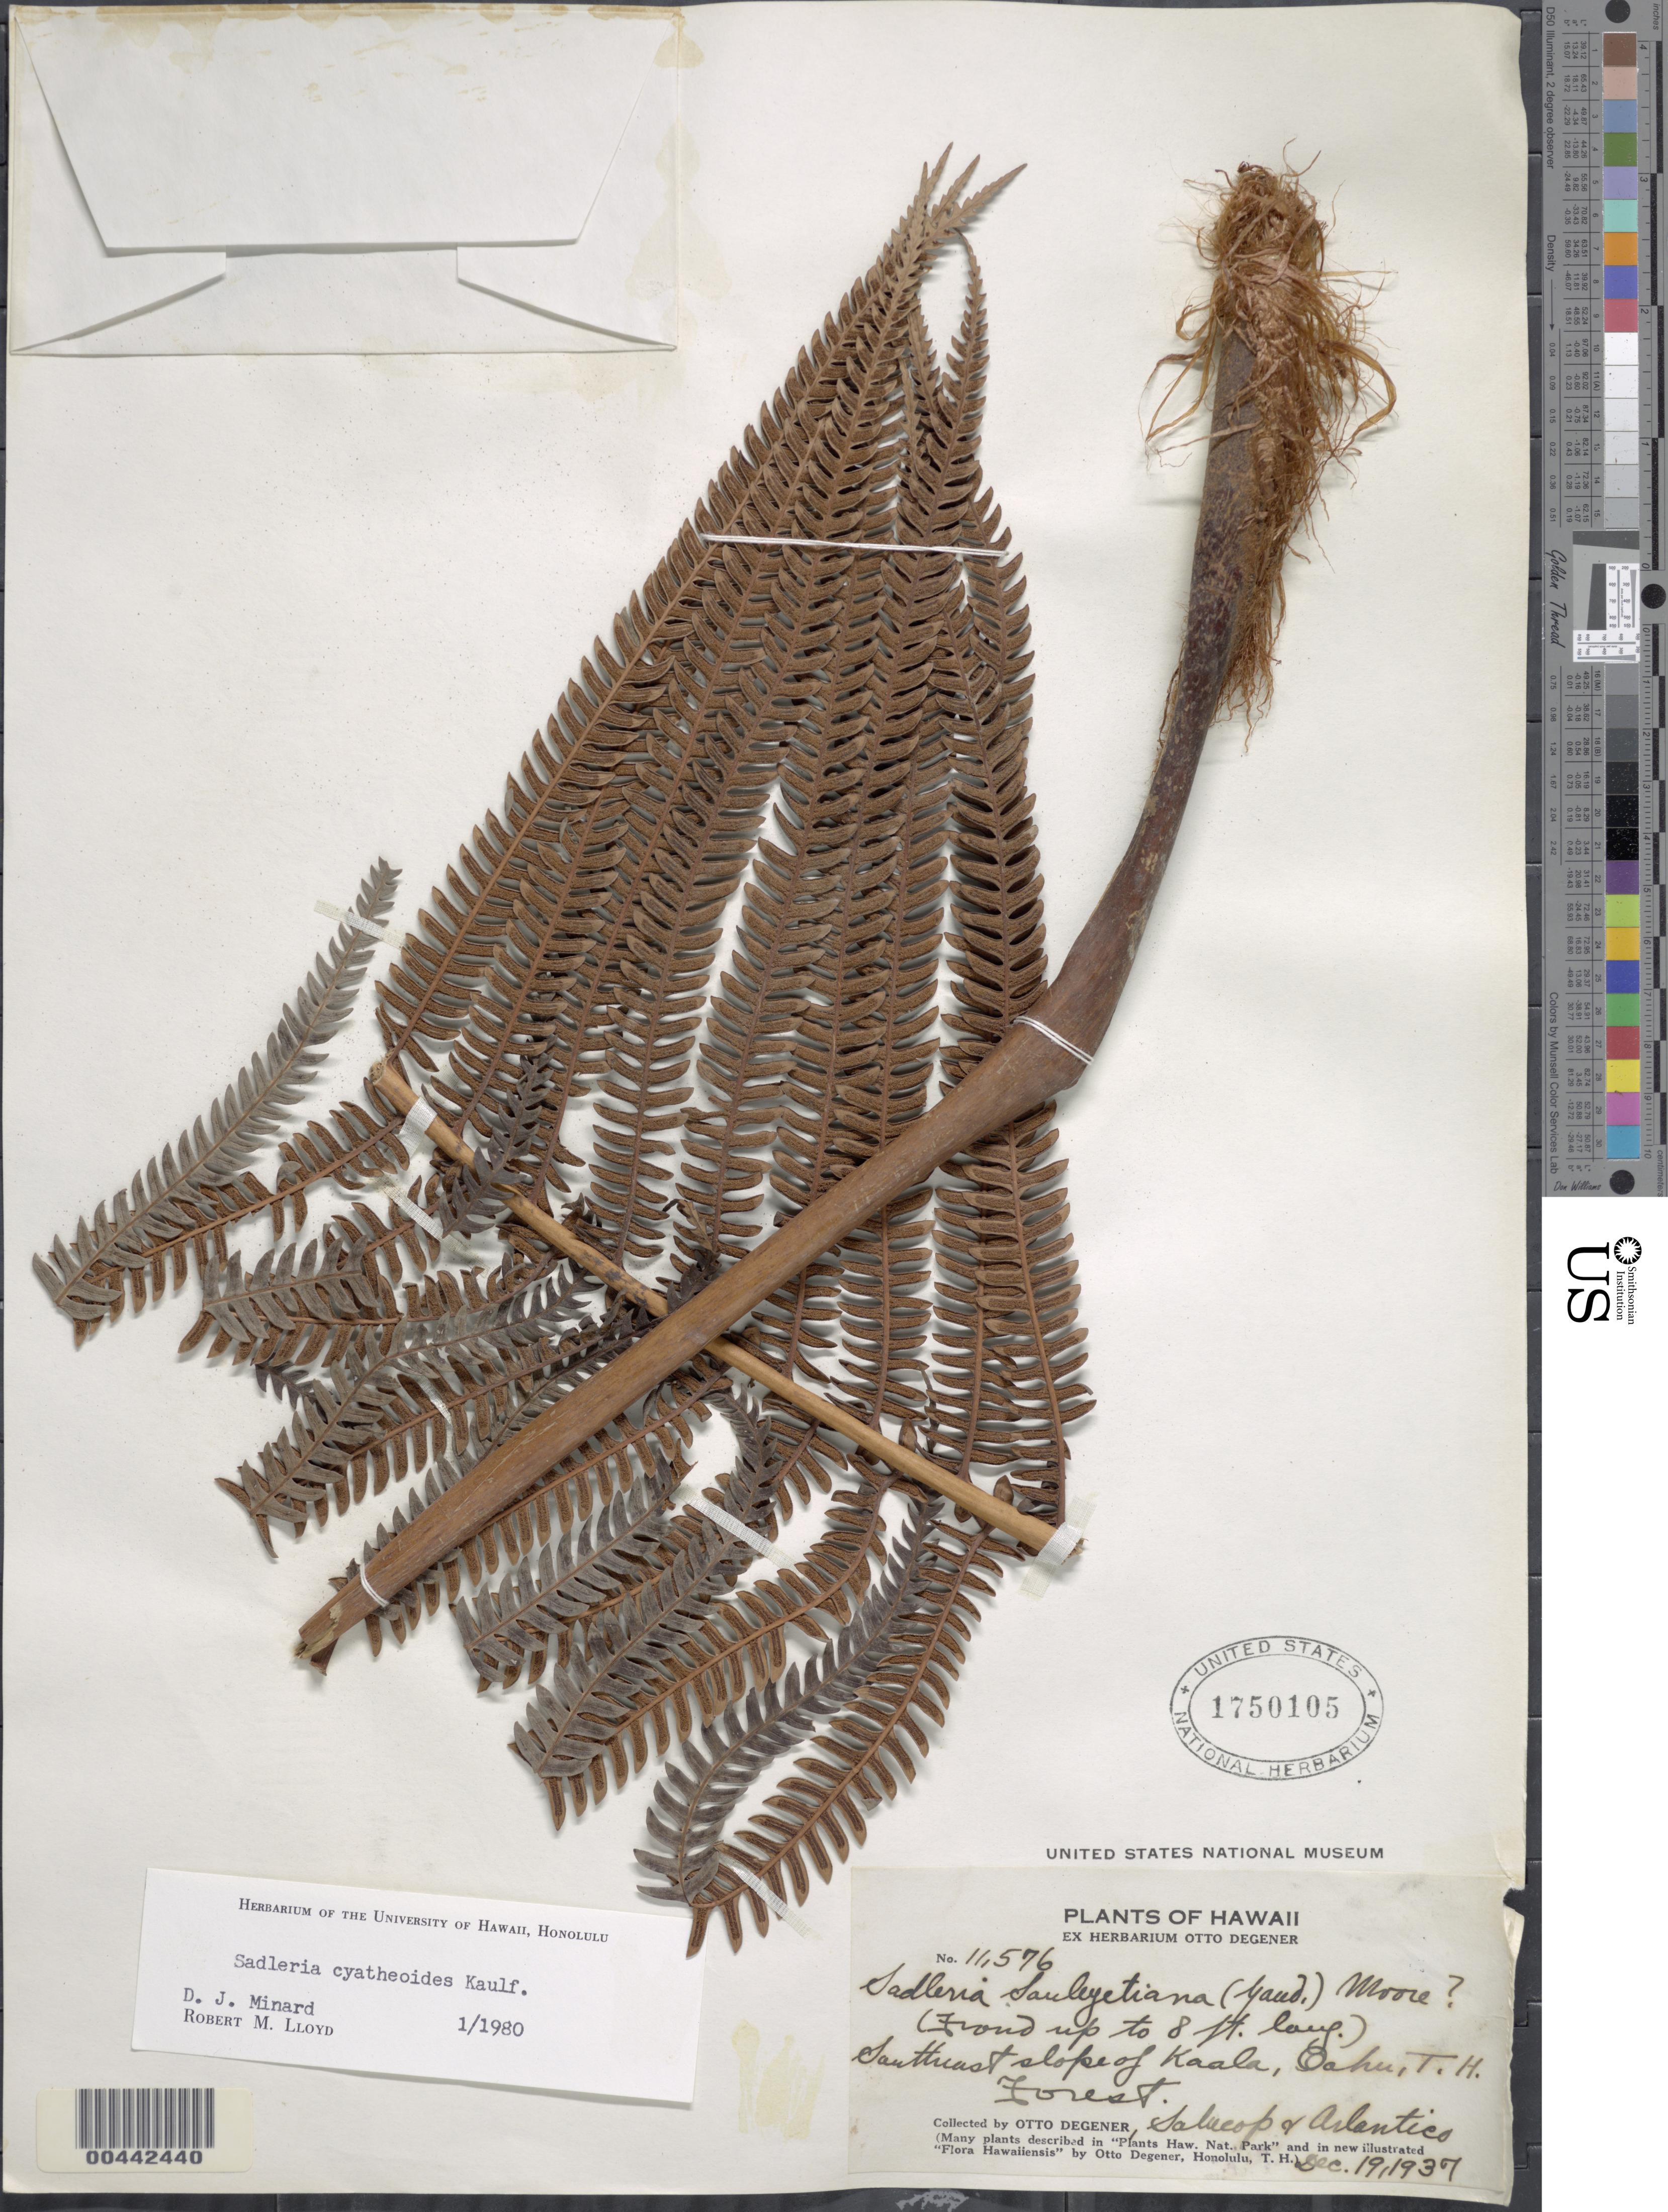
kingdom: Plantae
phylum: Tracheophyta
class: Polypodiopsida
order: Polypodiales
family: Blechnaceae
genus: Sadleria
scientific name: Sadleria cyatheoides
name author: Kaulf.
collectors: O. Degener, -- Salucop & Arlantico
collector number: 11576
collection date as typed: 19 Dec 1937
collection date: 1937-12-19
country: United States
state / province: Hawaii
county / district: Honolulu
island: Oahu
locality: SE slope of Kaala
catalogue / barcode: US 1750105